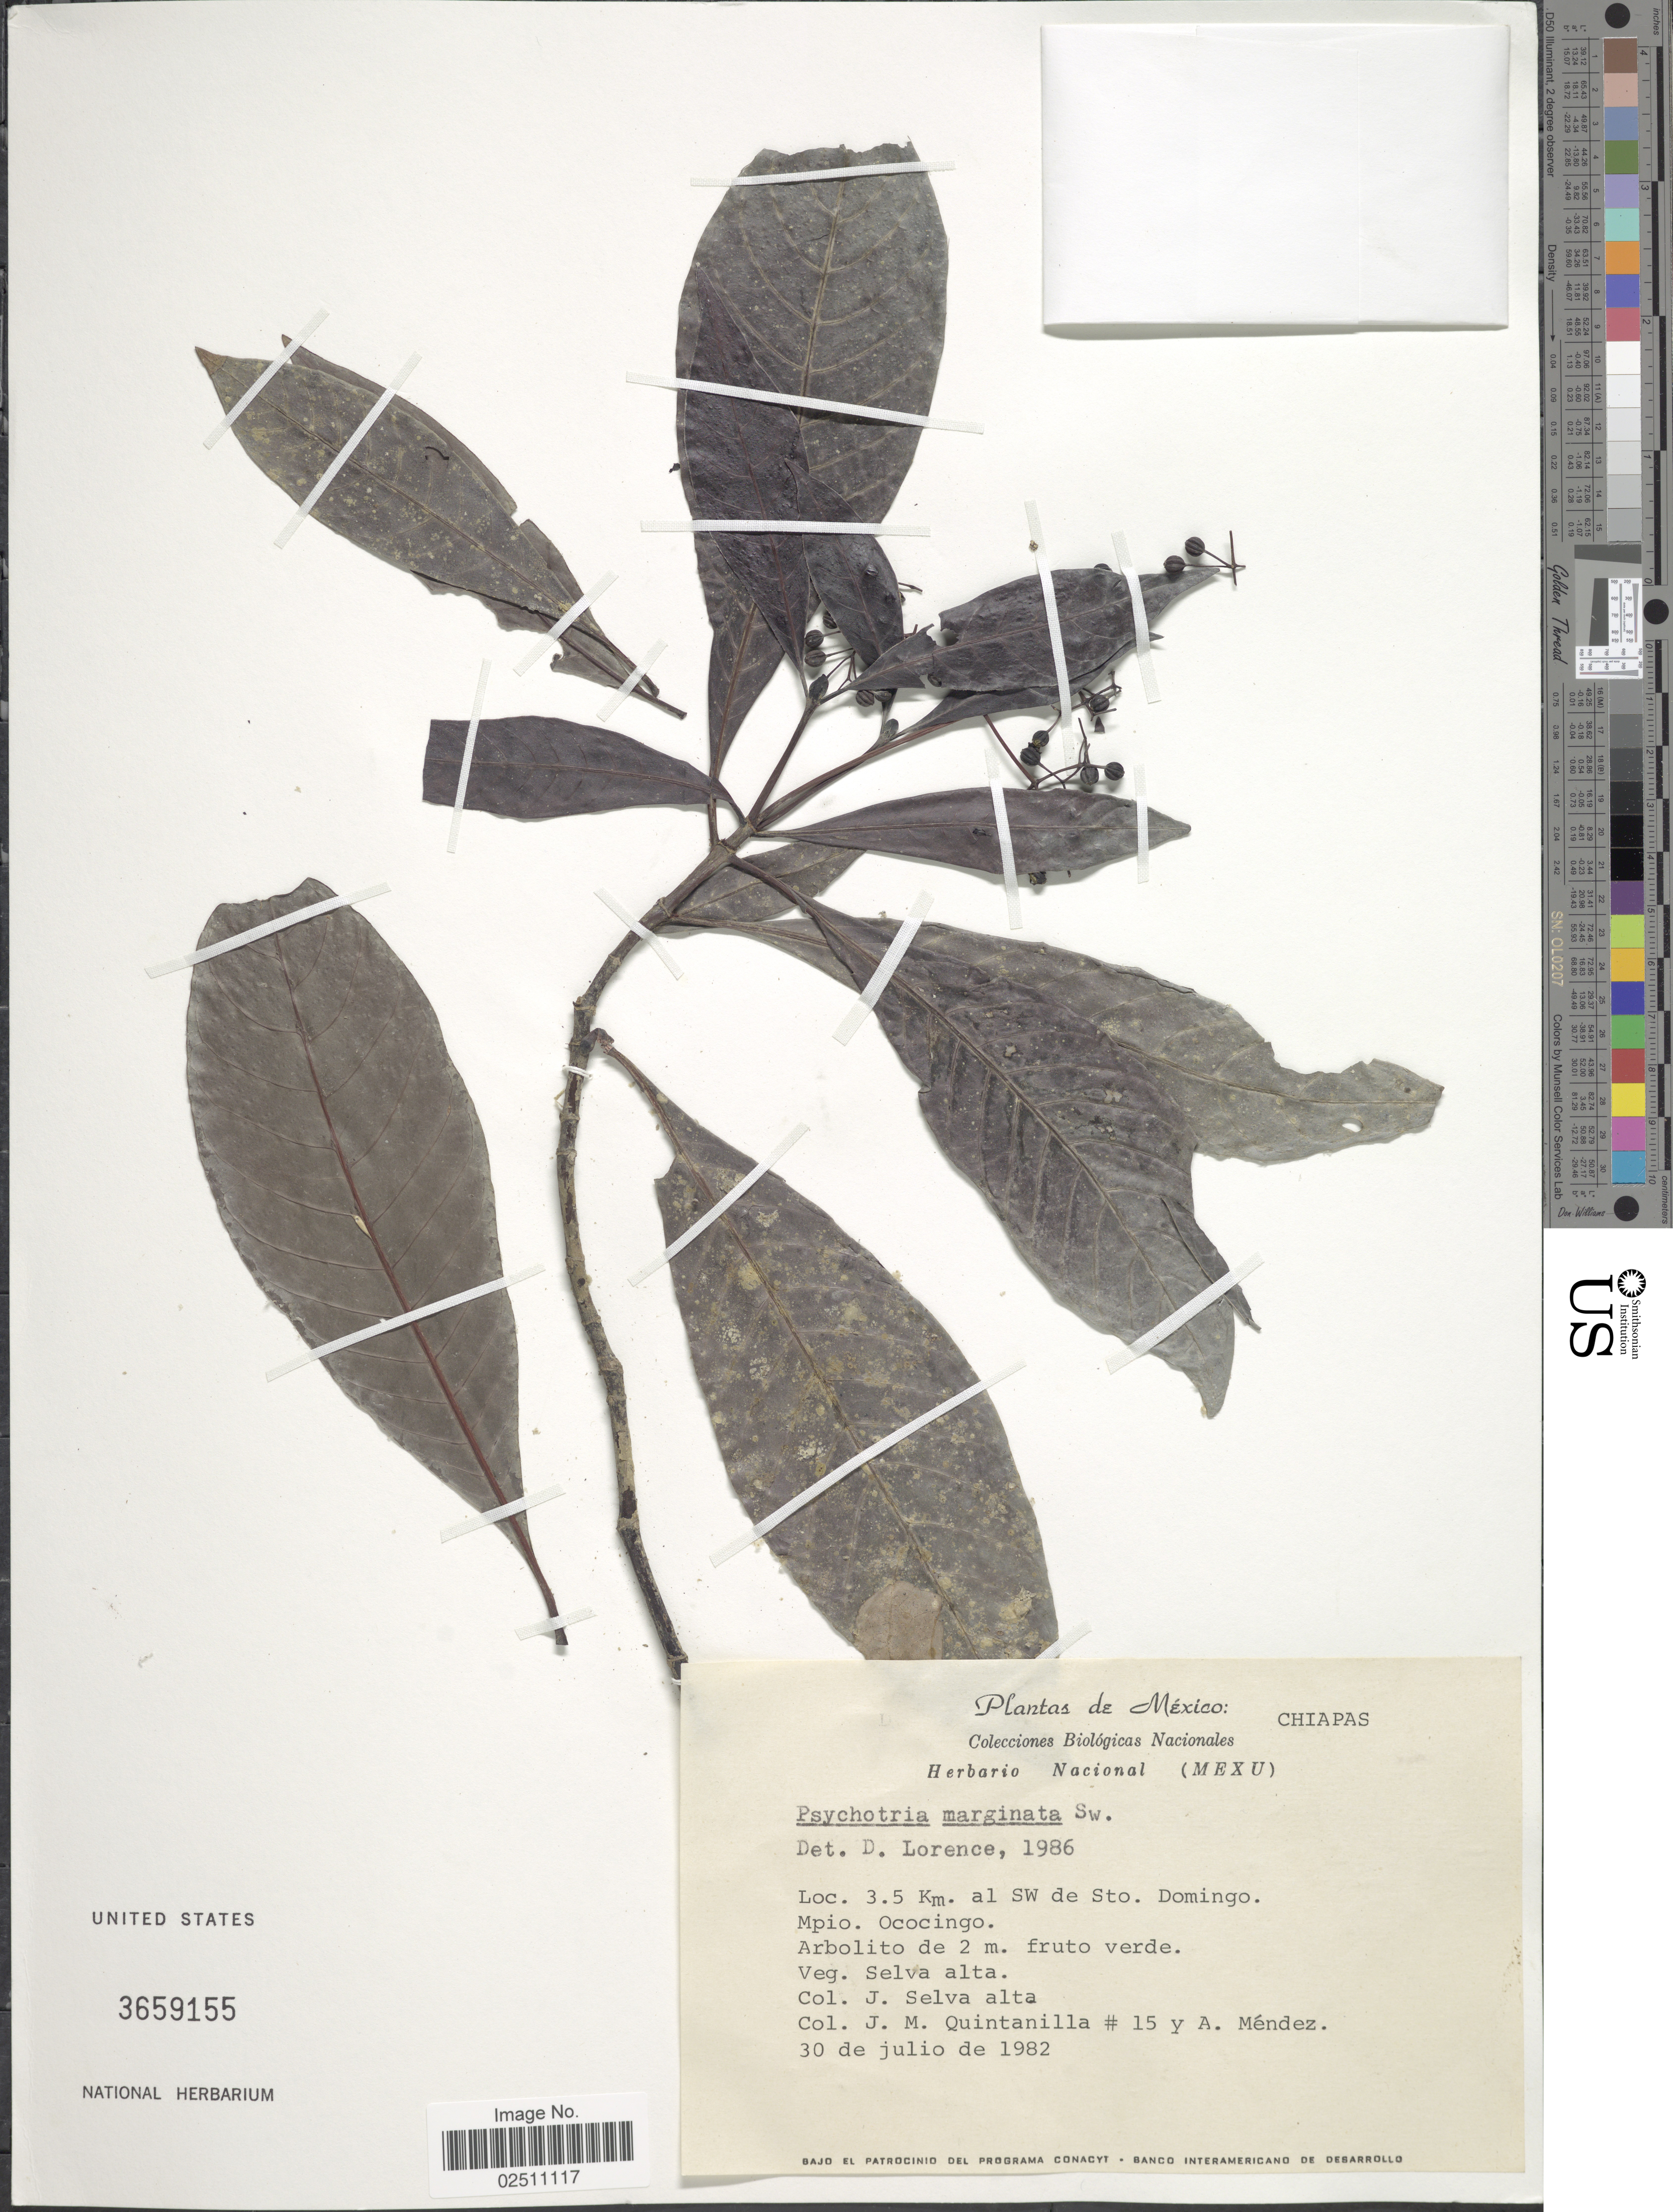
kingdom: Plantae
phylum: Tracheophyta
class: Magnoliopsida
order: Gentianales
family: Rubiaceae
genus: Psychotria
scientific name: Psychotria marginata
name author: Sw.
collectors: J. Quintanilla & A. Mendez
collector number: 15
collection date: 1982-07-30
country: Mexico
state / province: Chiapas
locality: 3.5 km. al SW de Sto. Domingo, Mpio. Ococingo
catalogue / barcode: US 3659155